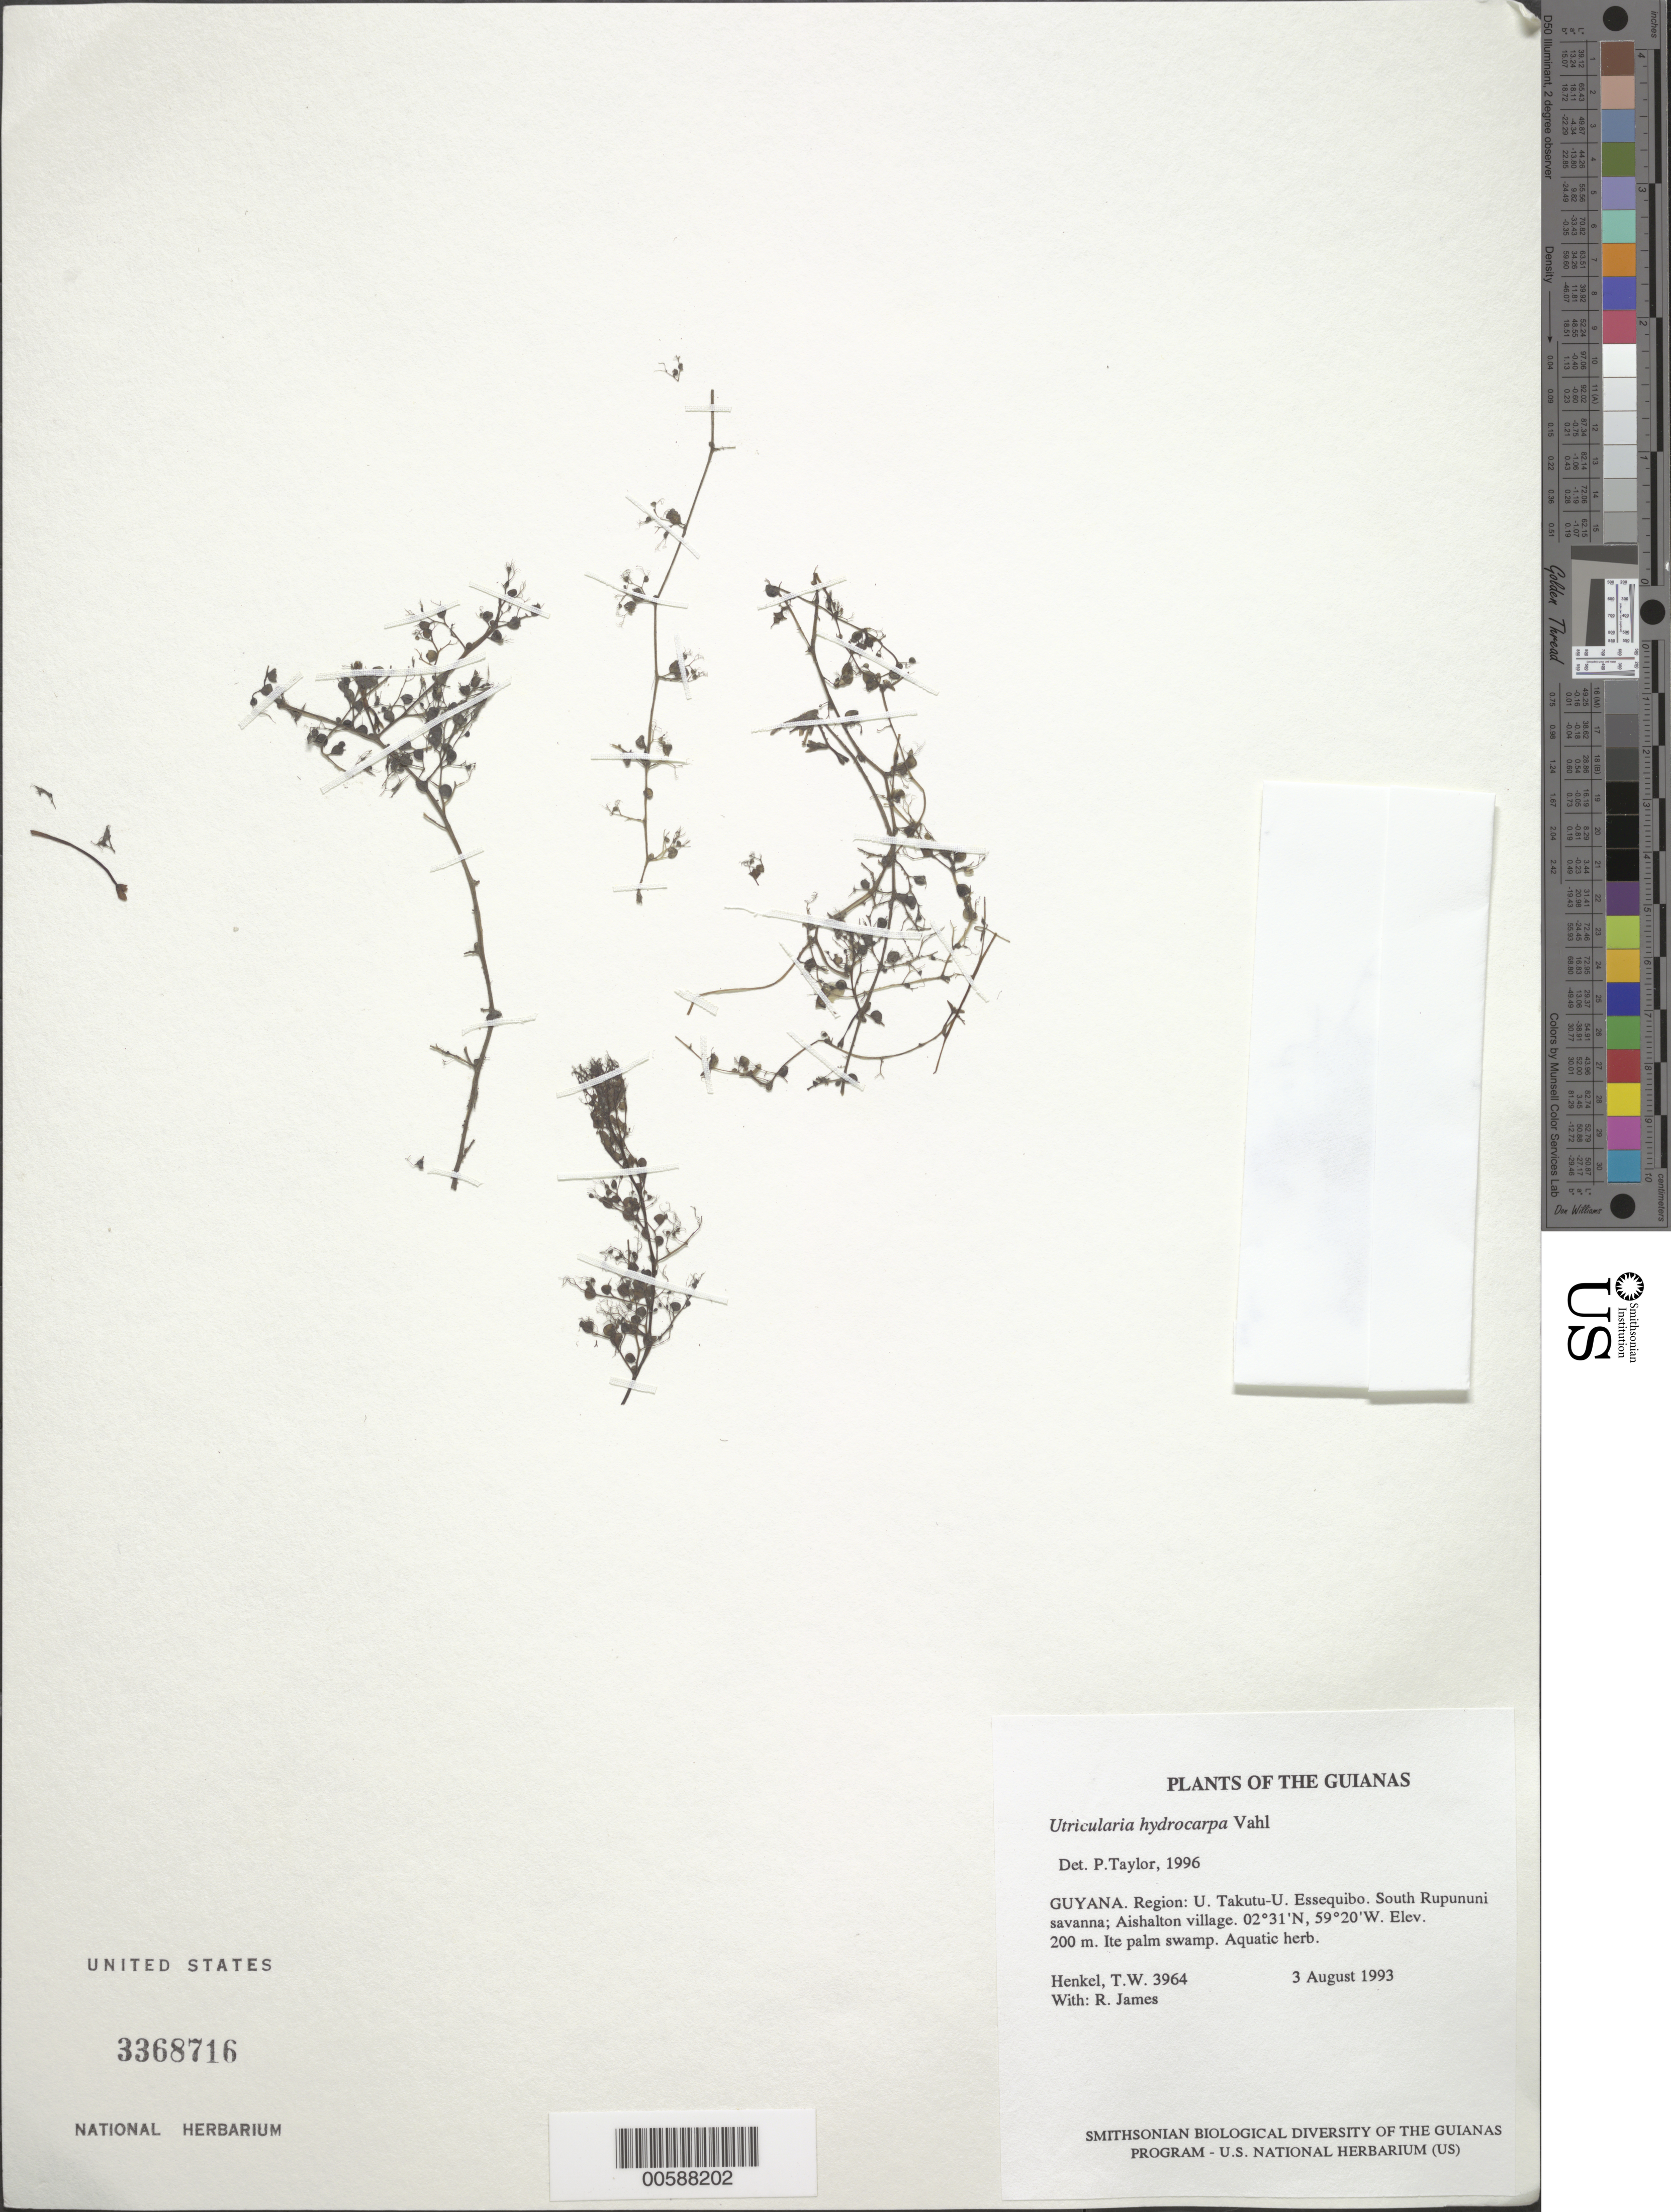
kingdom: Plantae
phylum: Tracheophyta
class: Magnoliopsida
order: Lamiales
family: Lentibulariaceae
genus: Utricularia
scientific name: Utricularia hydrocarpa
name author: Vahl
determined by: Taylor, P.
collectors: T. Henkel & R. James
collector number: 3964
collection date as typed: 3 August 1994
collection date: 1994-08-03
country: Guyana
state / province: U. Takutu-U. Essequibo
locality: South Rupununi savanna; Aishalton village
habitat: Ite palm swamp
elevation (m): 200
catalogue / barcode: US 3368716